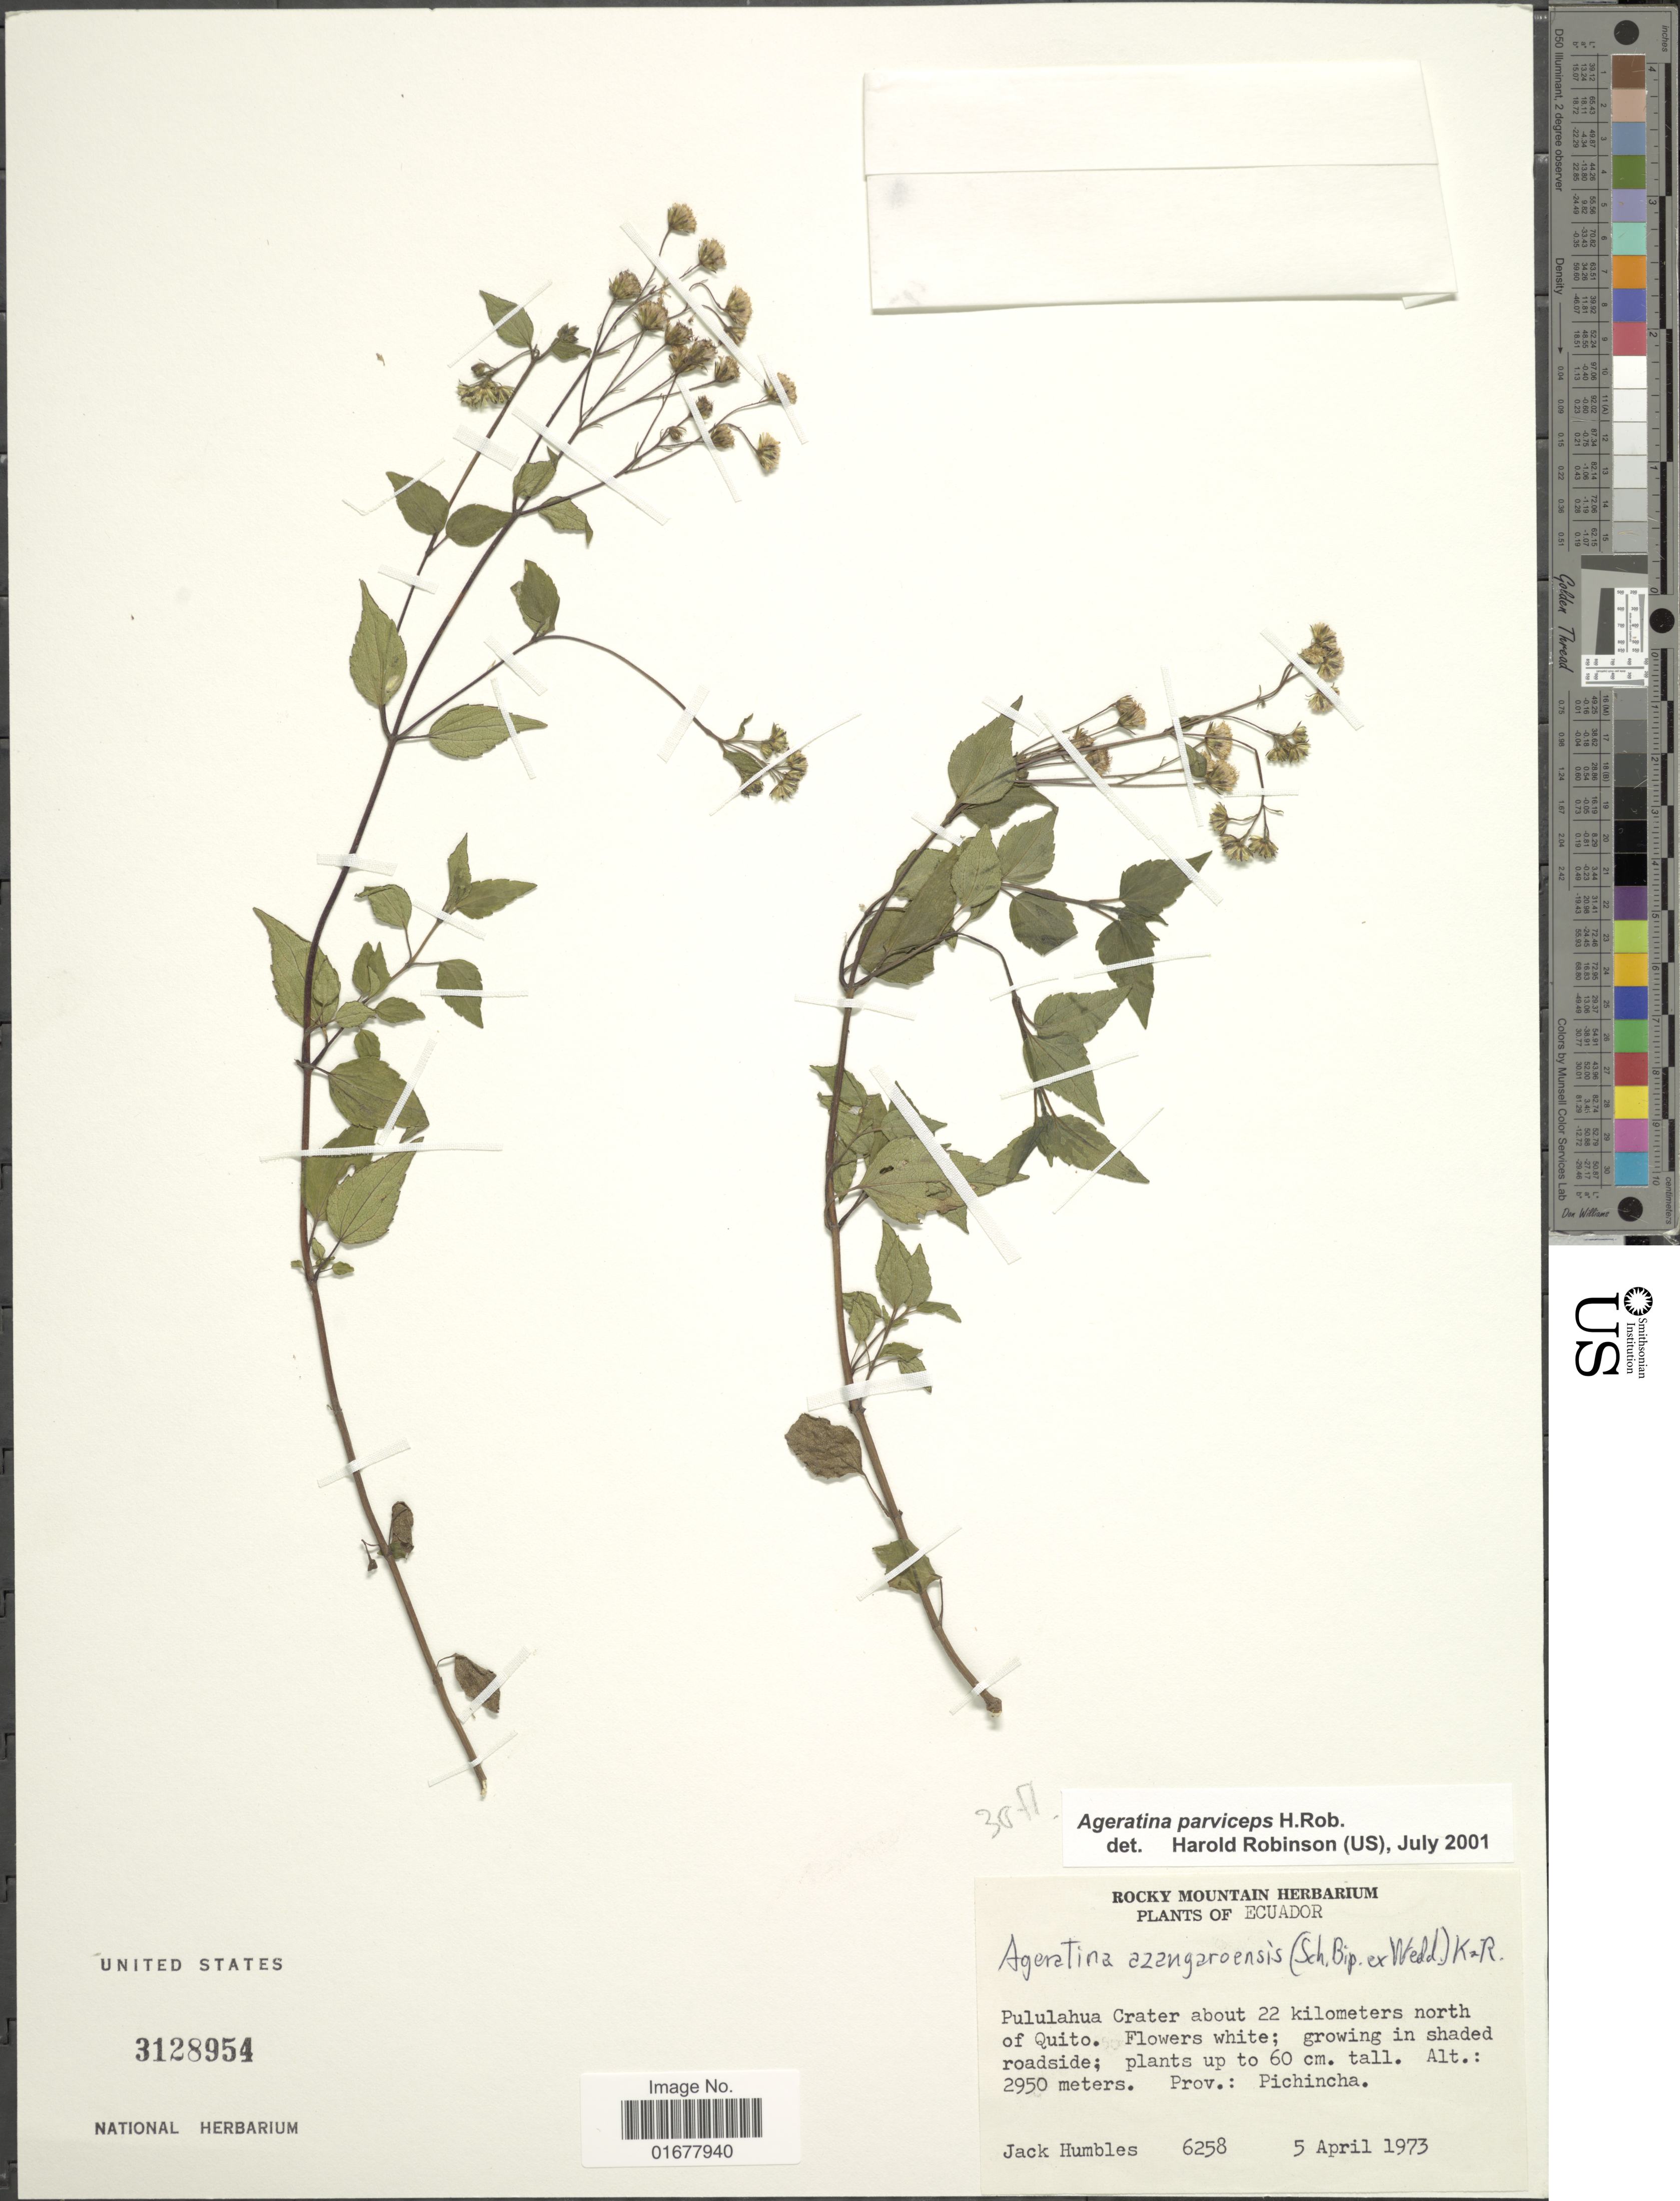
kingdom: Plantae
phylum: Tracheophyta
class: Magnoliopsida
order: Asterales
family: Asteraceae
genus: Ageratina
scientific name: Ageratina parviceps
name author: H. Rob.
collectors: J. Humbles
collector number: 6258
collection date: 1973-04-05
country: Ecuador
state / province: Pichincha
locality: Pululahua Crater about 22 kilometers north of Quito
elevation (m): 2950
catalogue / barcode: US 3128954